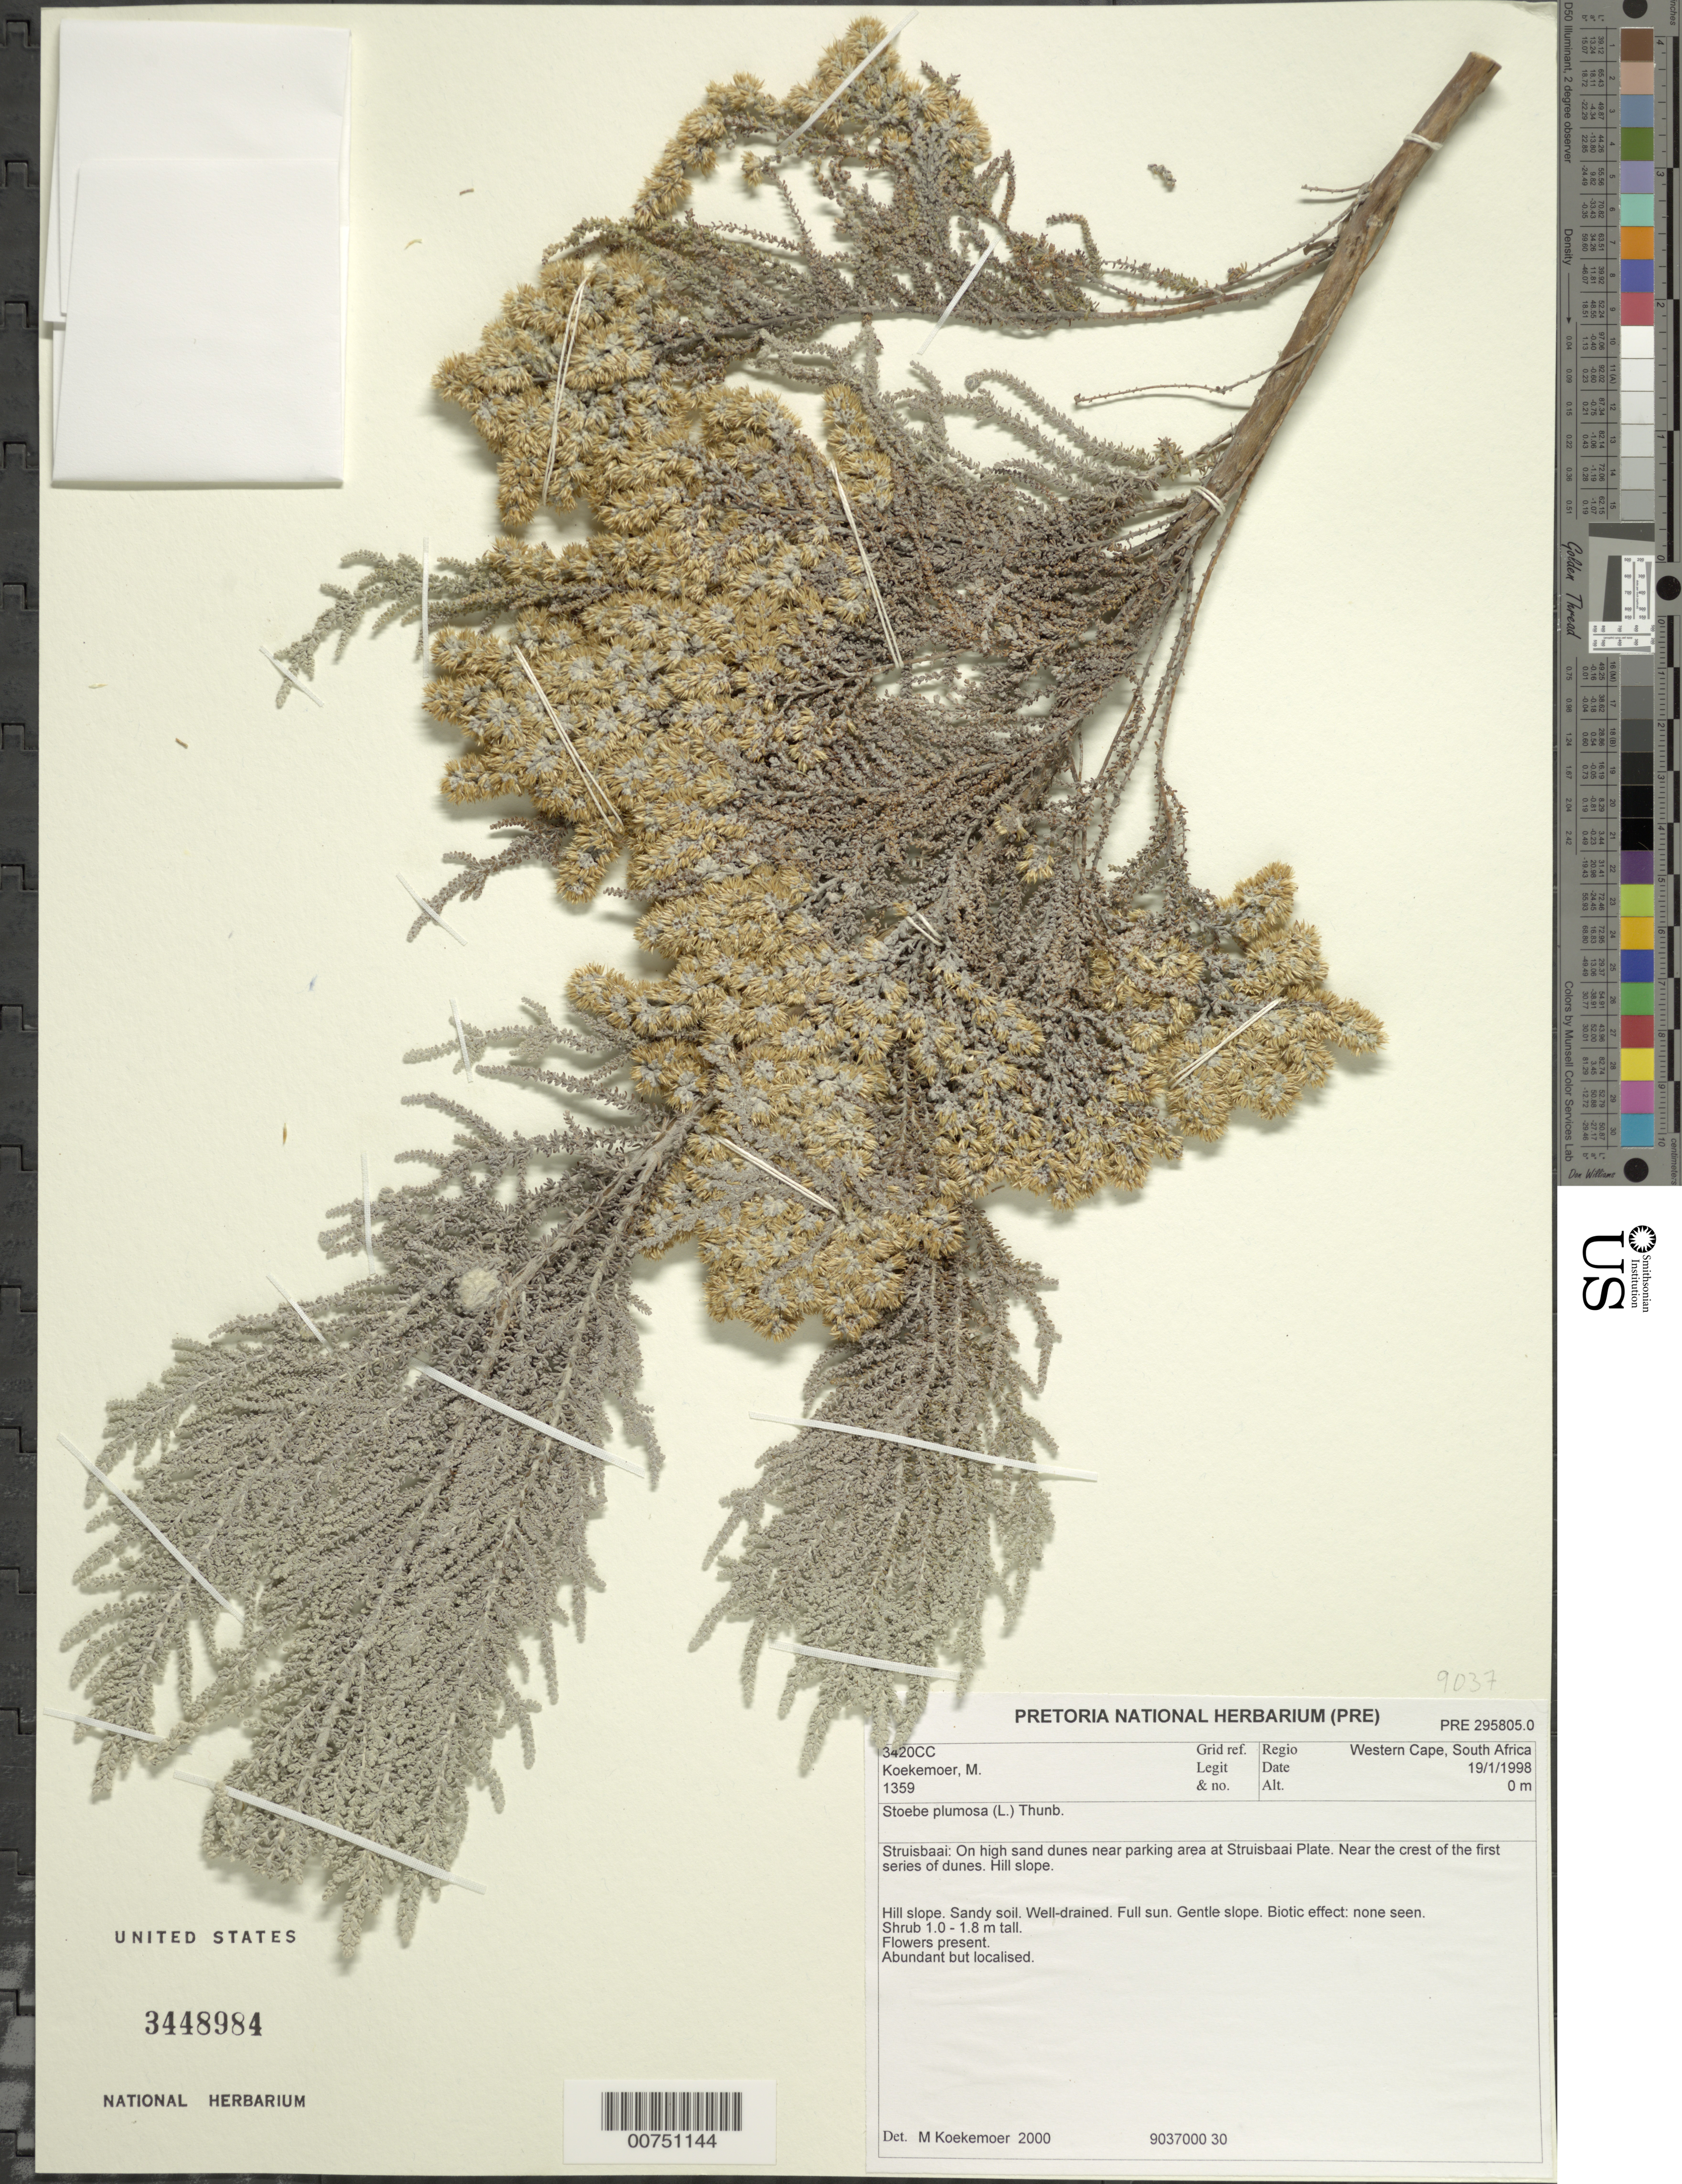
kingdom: Plantae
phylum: Tracheophyta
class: Magnoliopsida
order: Asterales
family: Asteraceae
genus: Stoebe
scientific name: Stoebe plumosa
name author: (L.) Thunb.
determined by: Koekemoer, M.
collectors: M. Koekemoer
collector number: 1359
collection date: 1998-01-19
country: South Africa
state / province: Western Cape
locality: Struisbaai, high dunes near parking area at Struisbaai Plate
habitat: Hillslope; sandy soil, well-drained, full sun, gentle slope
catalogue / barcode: US 3448984